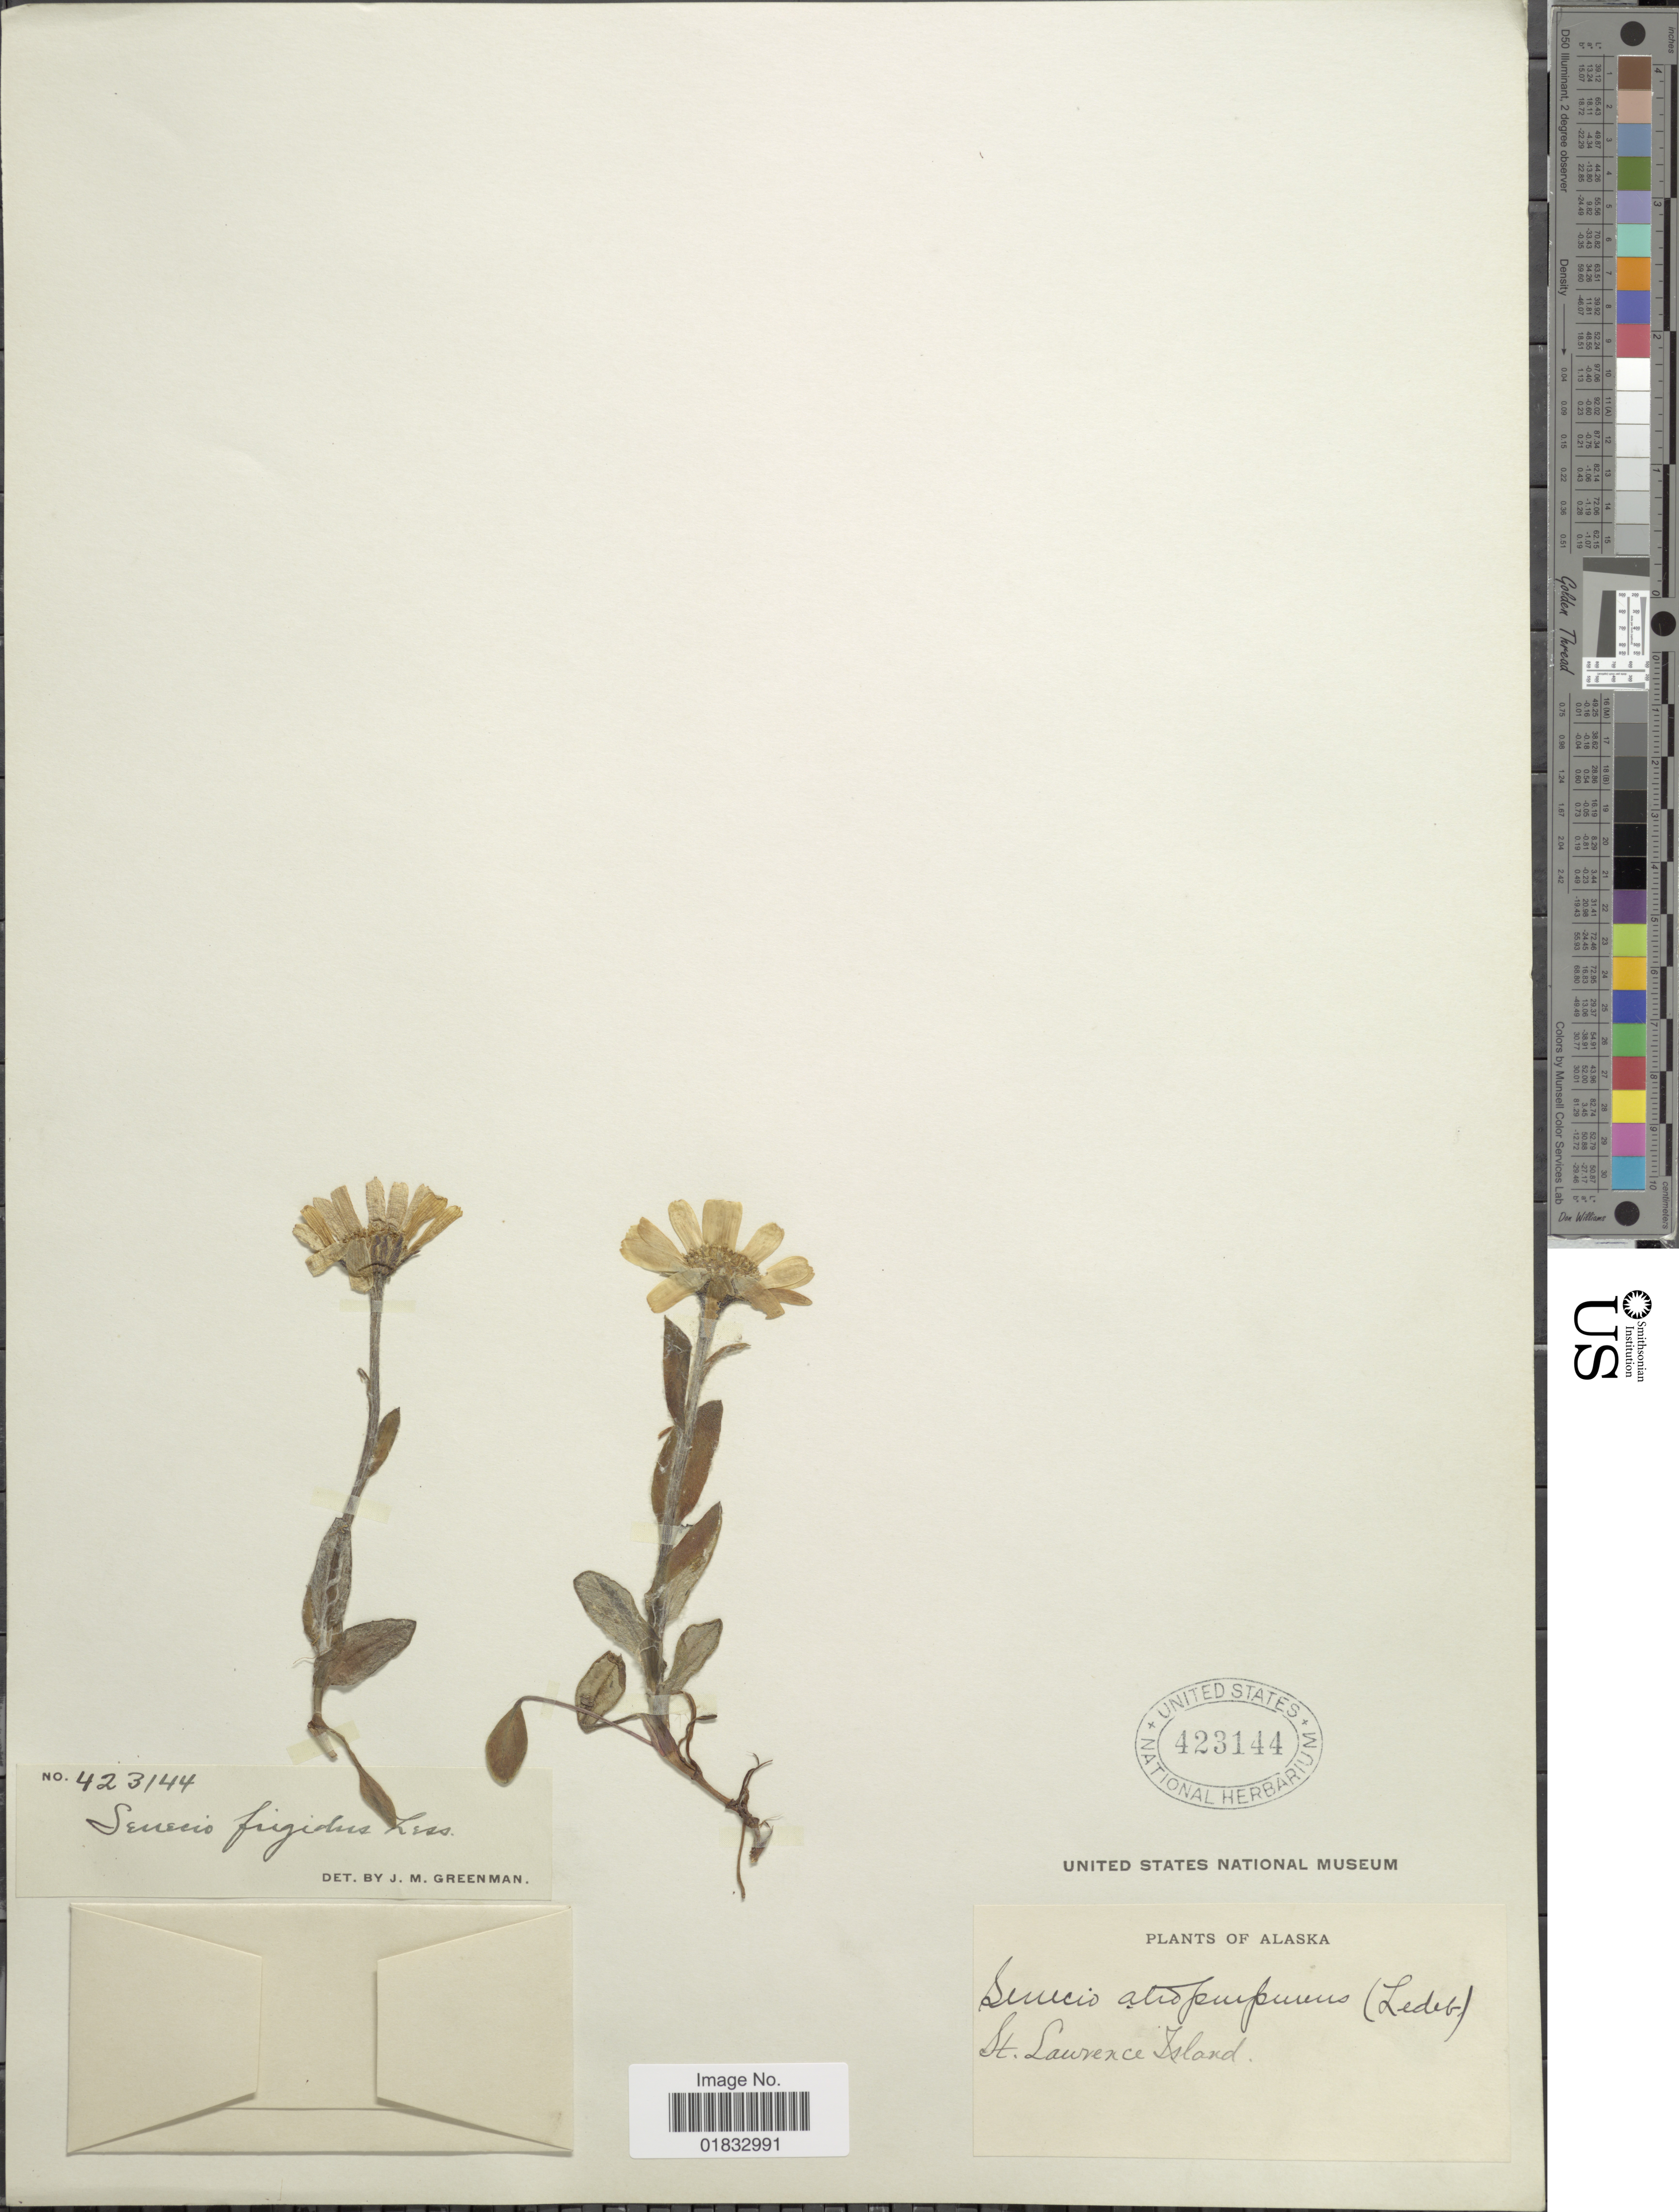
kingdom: Plantae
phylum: Tracheophyta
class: Magnoliopsida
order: Asterales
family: Asteraceae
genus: Tephroseris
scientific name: Tephroseris frigida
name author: (Richardson) Holub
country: United States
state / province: Alaska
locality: St Lawrence Island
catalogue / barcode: US 423144